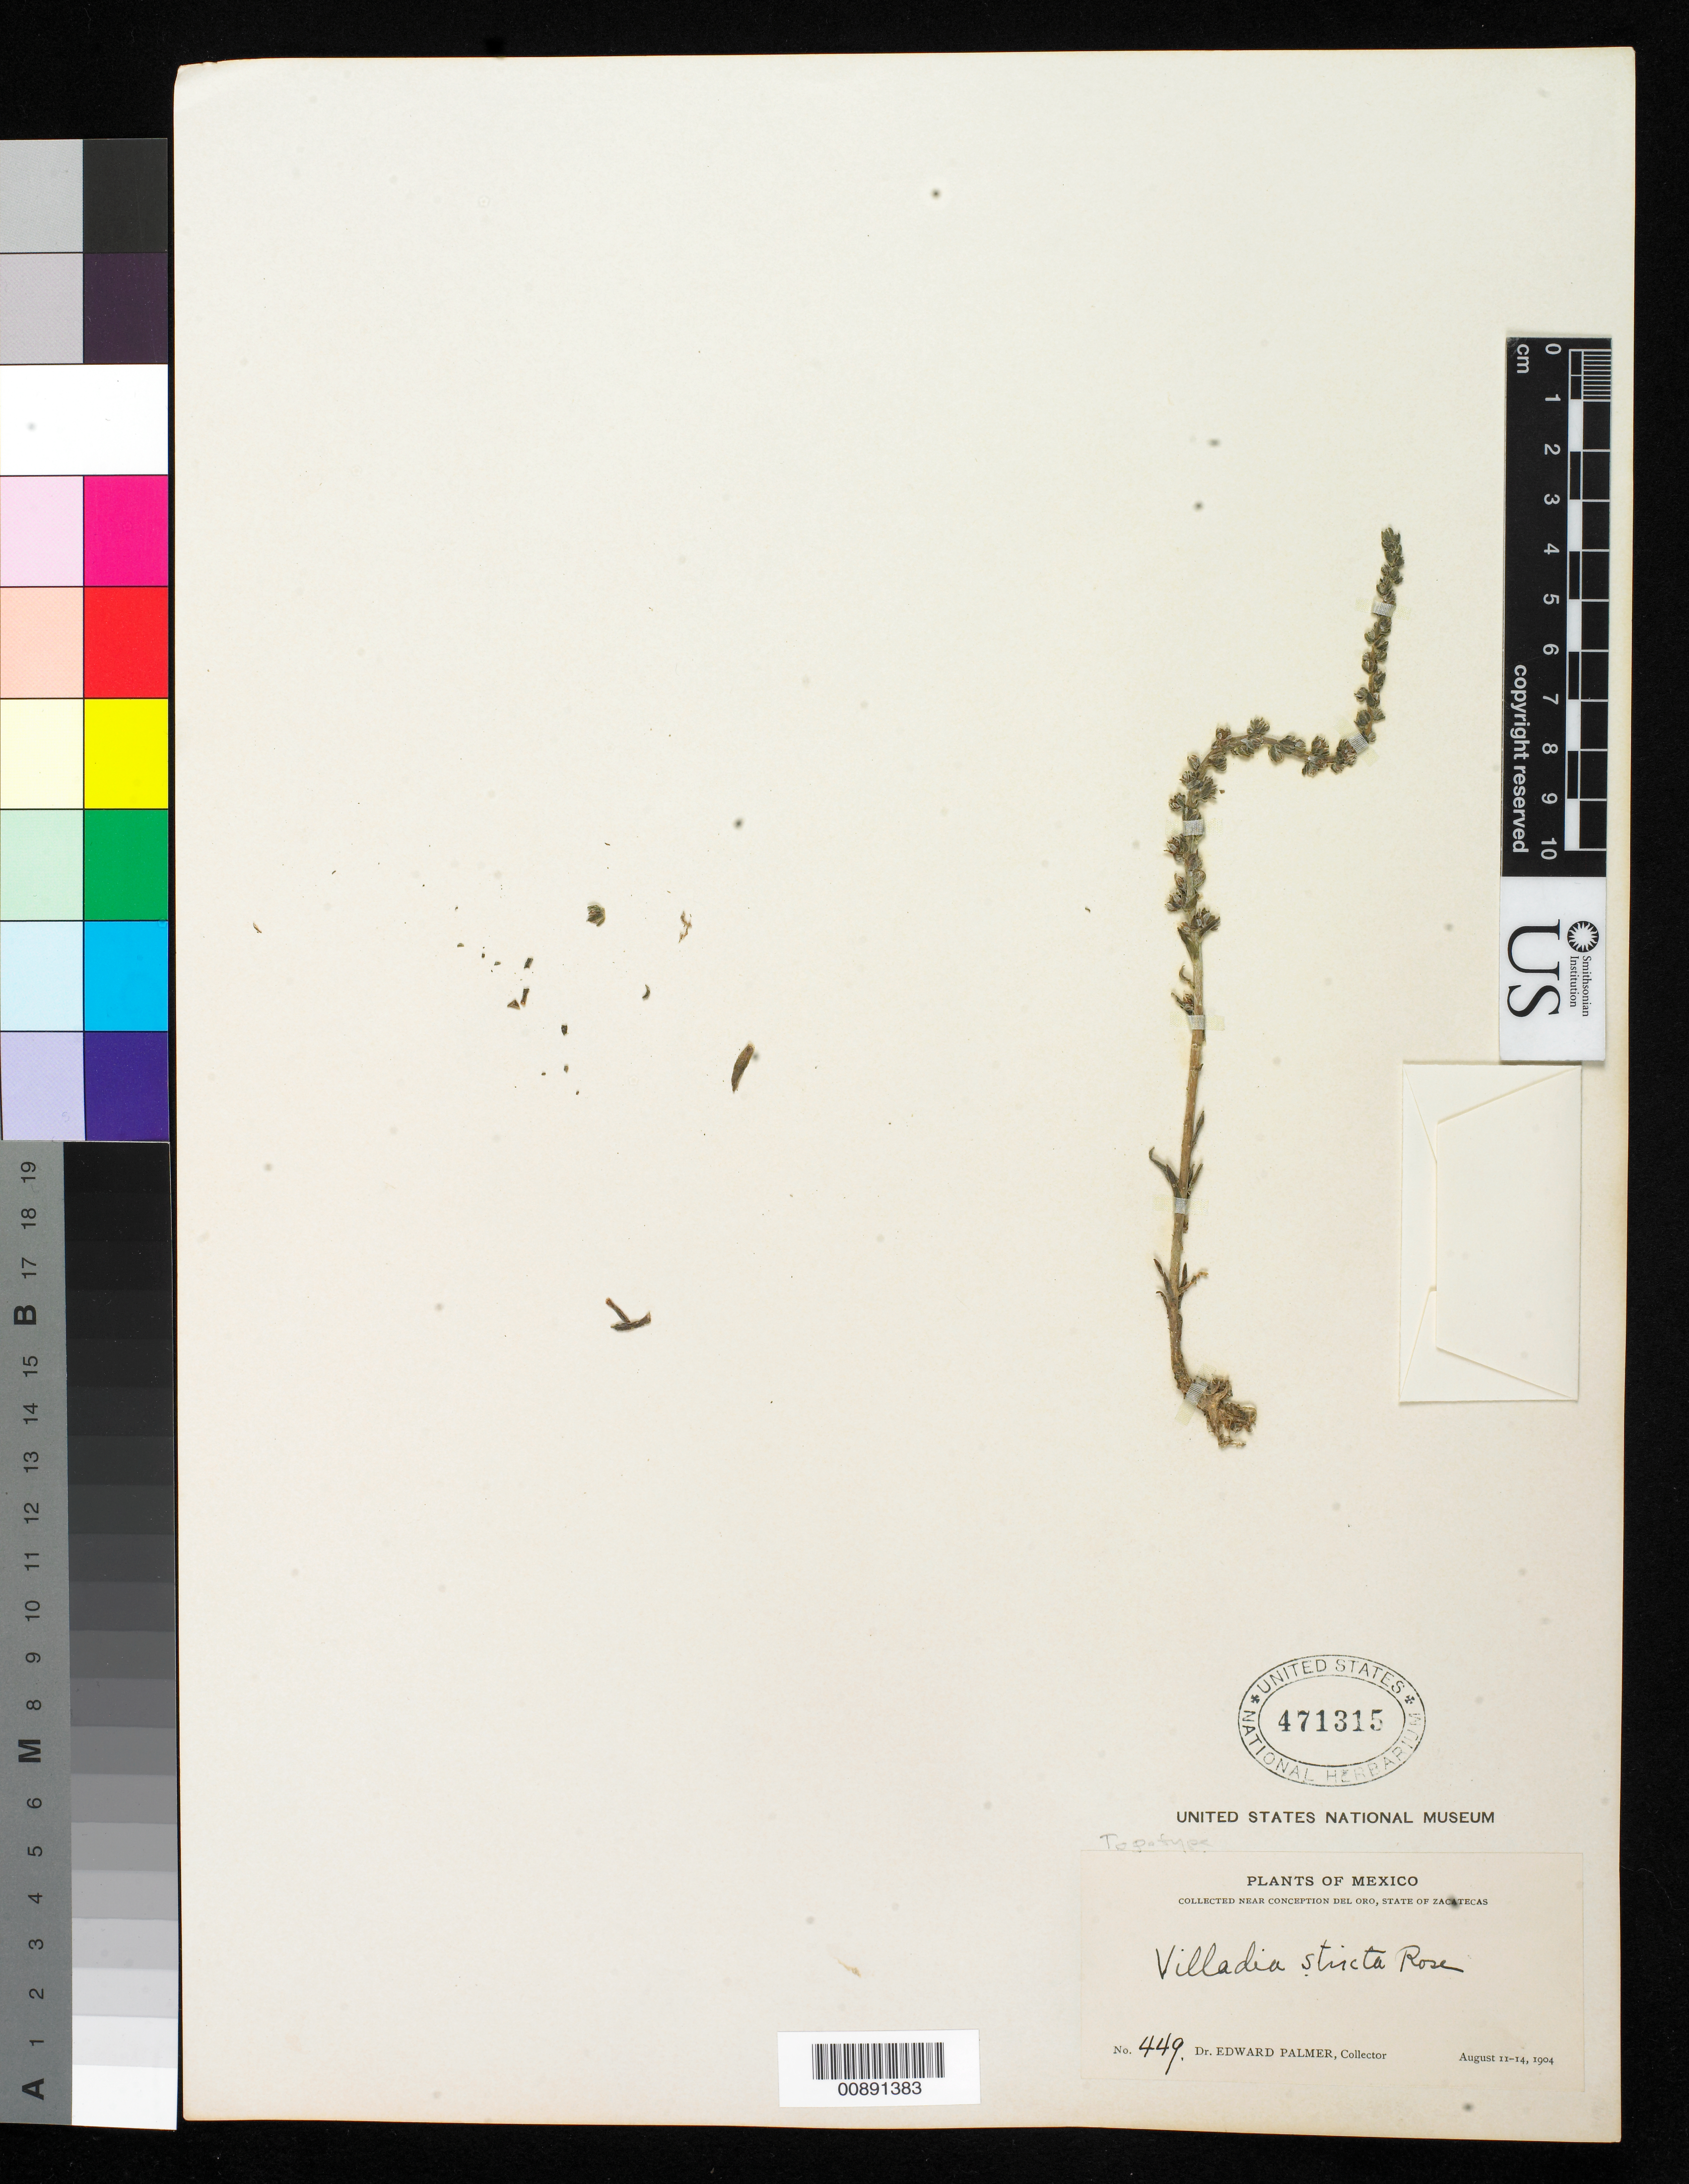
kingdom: Plantae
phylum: Tracheophyta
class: Magnoliopsida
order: Saxifragales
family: Crassulaceae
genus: Villadia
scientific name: Villadia stricta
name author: Rose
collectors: E. Palmer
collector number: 449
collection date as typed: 11 Aug 1904 to 14 Aug 1904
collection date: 1904-08-11/1904-08-14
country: Mexico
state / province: Zacatecas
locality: Near Concepción del Oro, Zacatecas.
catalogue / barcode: US 471315